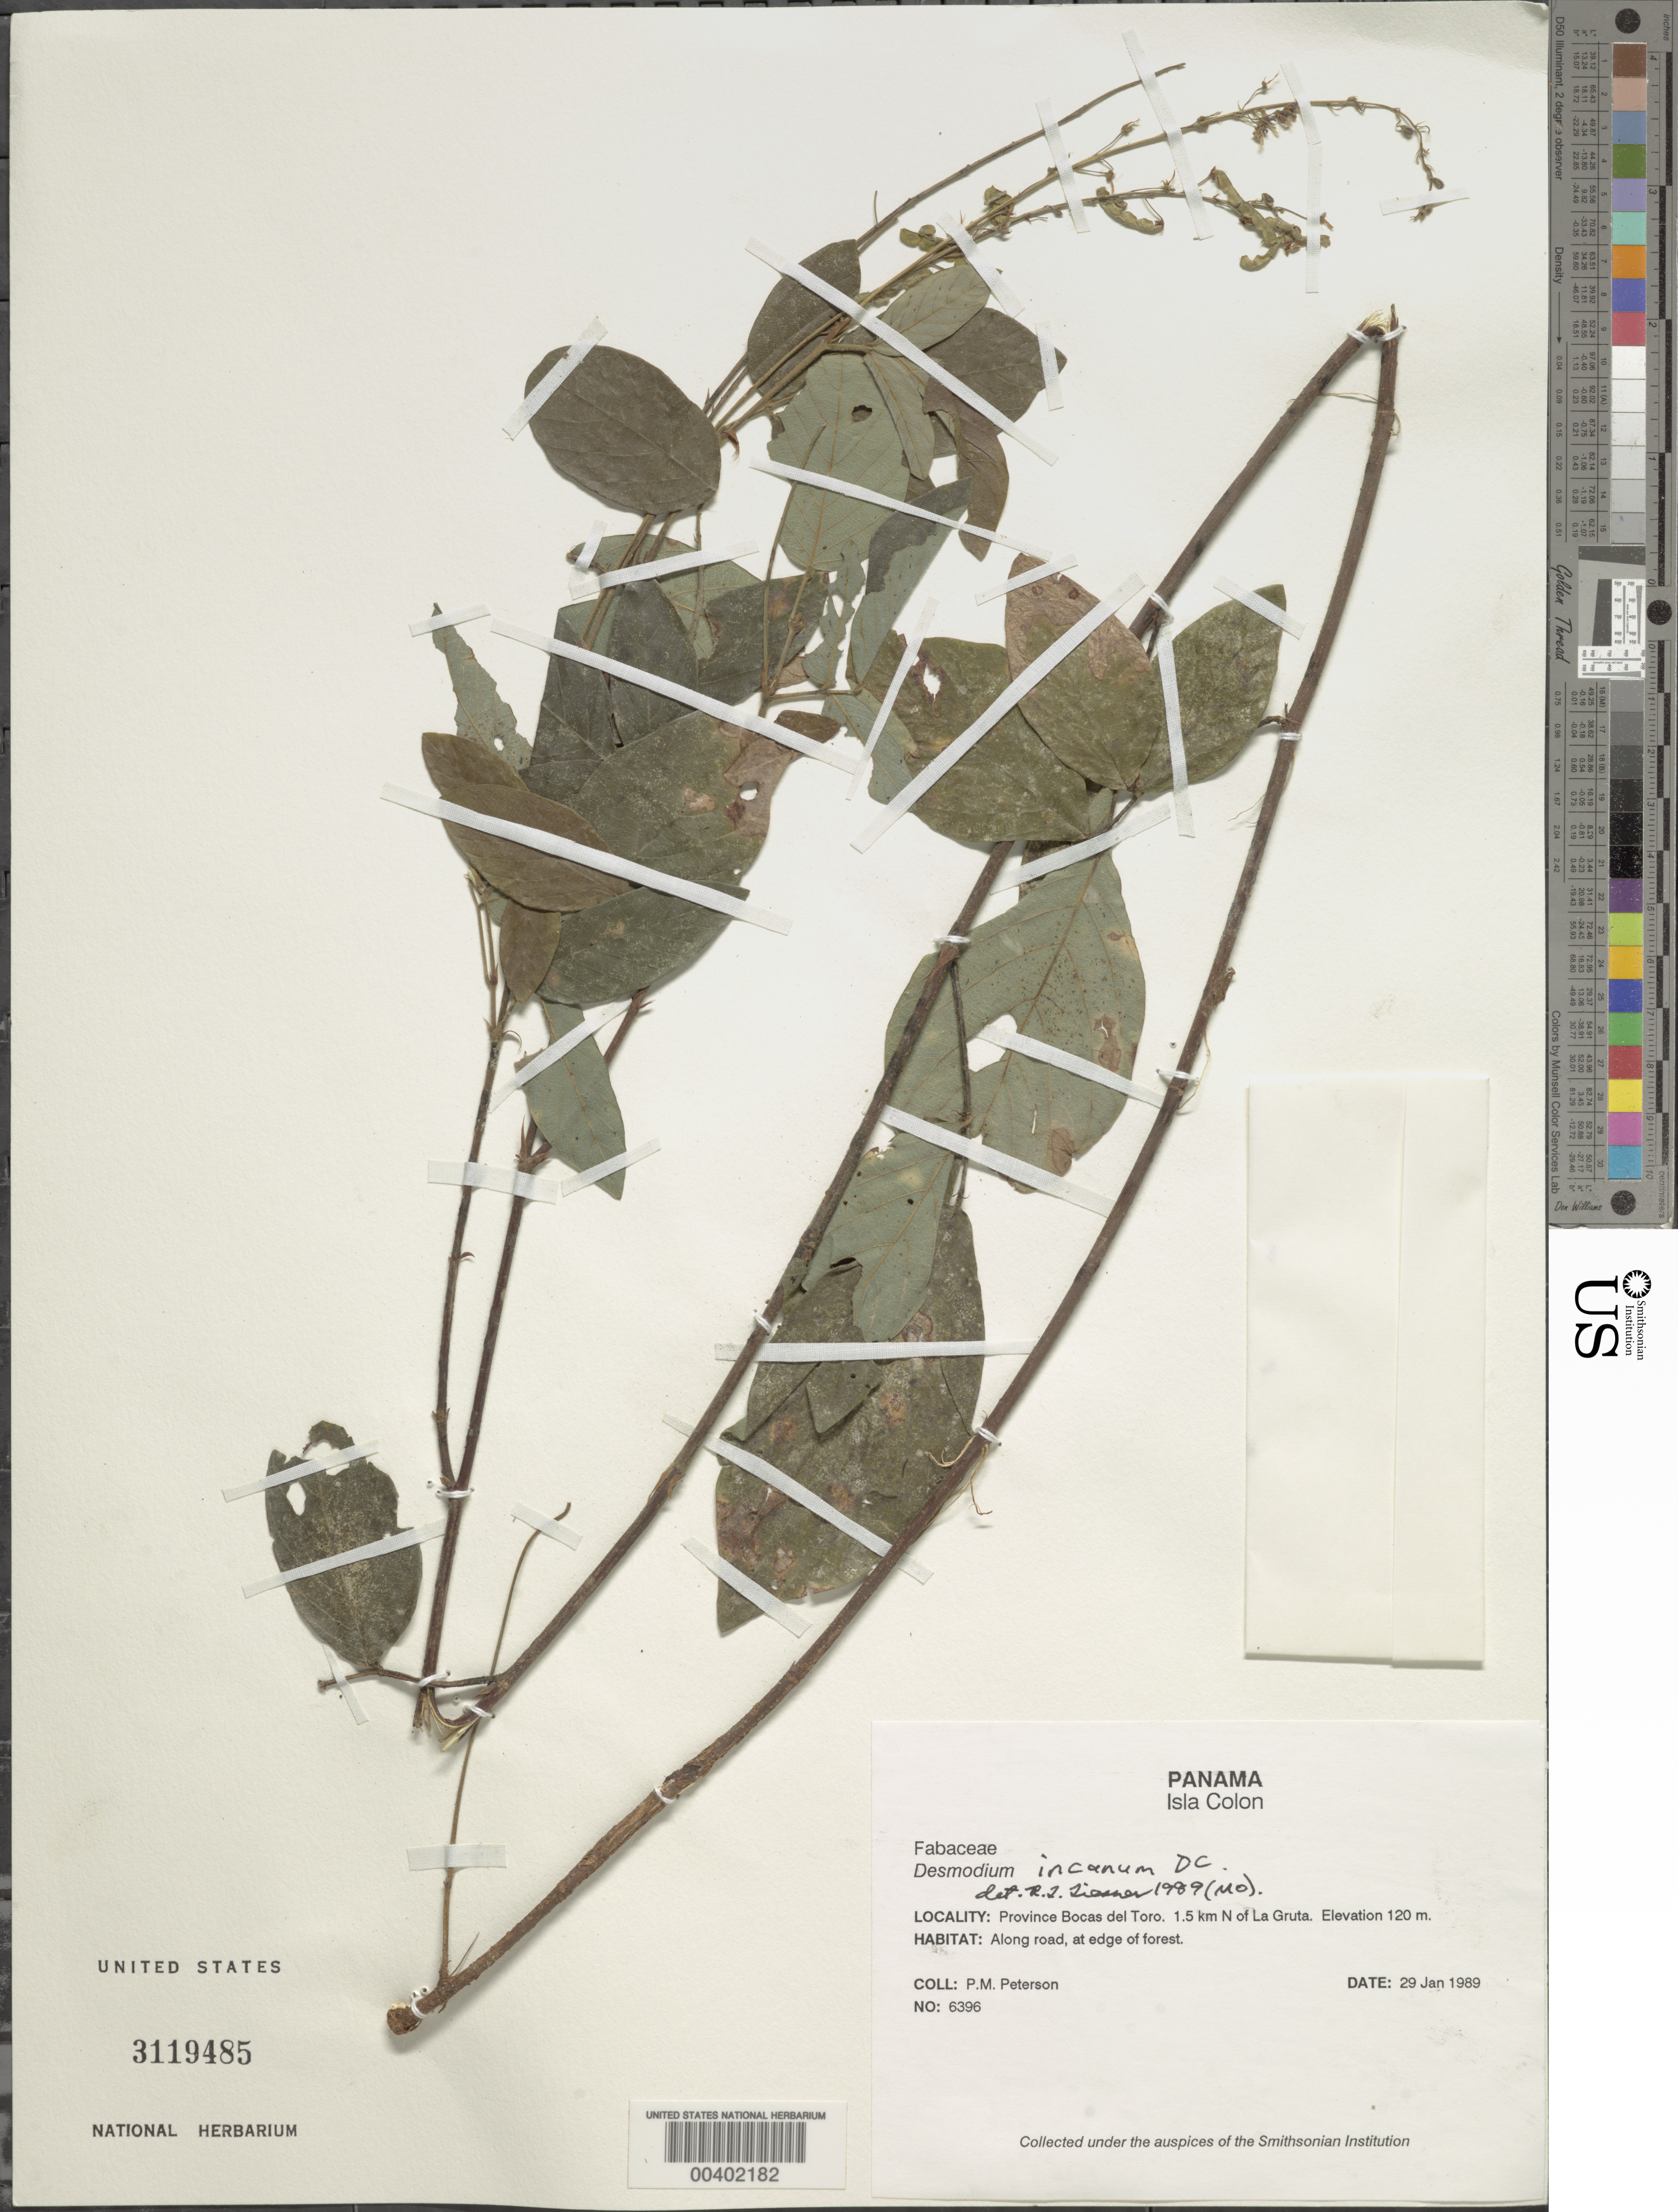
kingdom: Plantae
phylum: Tracheophyta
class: Magnoliopsida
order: Fabales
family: Fabaceae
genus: Desmodium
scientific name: Desmodium incanum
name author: (Sw.) DC.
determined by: Liesner, R. L.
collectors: P. M. Peterson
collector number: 06396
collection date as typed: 29 Jan 1989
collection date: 1989-01-29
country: Panama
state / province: Bocas del Toro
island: Colón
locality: Isla Colon, 1.5 km N of La Gruta.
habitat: Along road, at edge of forest.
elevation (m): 120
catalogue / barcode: US 3119485